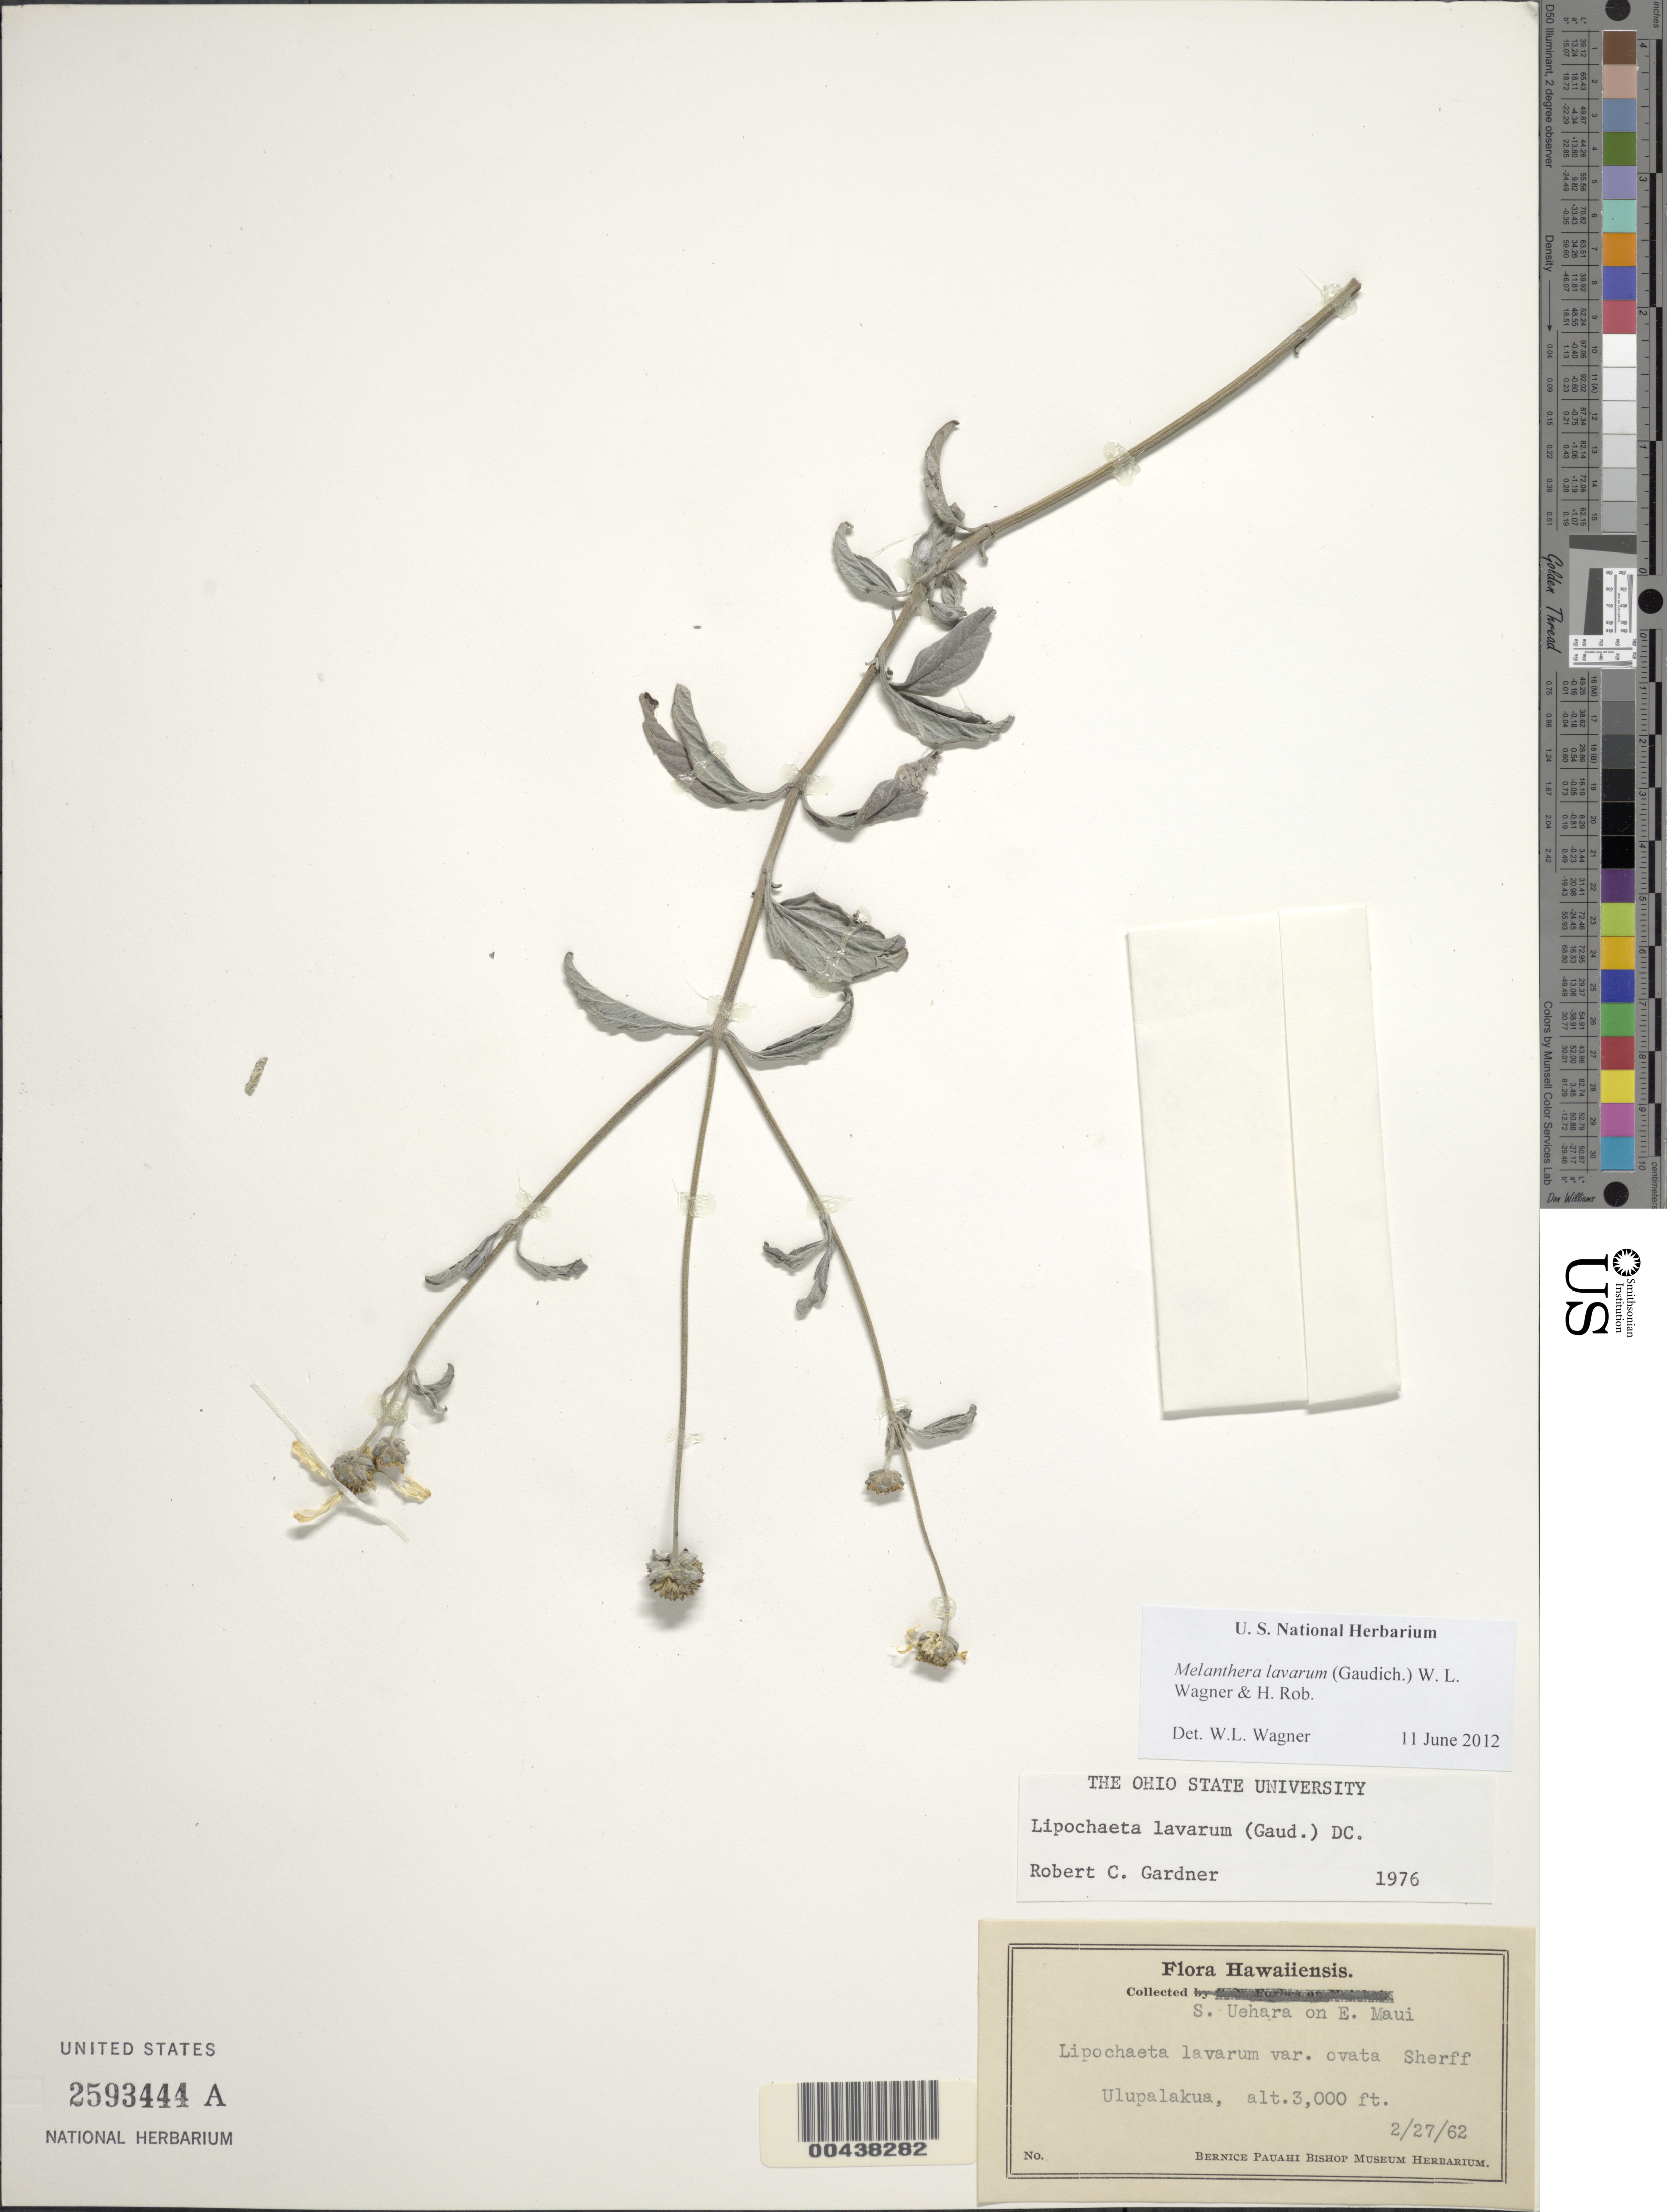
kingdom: Plantae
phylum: Tracheophyta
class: Magnoliopsida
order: Asterales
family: Asteraceae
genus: Wollastonia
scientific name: Wollastonia lavarum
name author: (Gaudich.) Orchard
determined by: Wagner, W. L., (BOT), Smithsonian Institution - National Museum of Natural History (UNITED STATES)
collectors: S. Uehara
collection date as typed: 27 Feb 1962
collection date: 1962-02-27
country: United States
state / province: Hawaii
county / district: Maui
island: Maui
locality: Ulupalakua, E Maui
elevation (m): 914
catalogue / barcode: US 2593444A